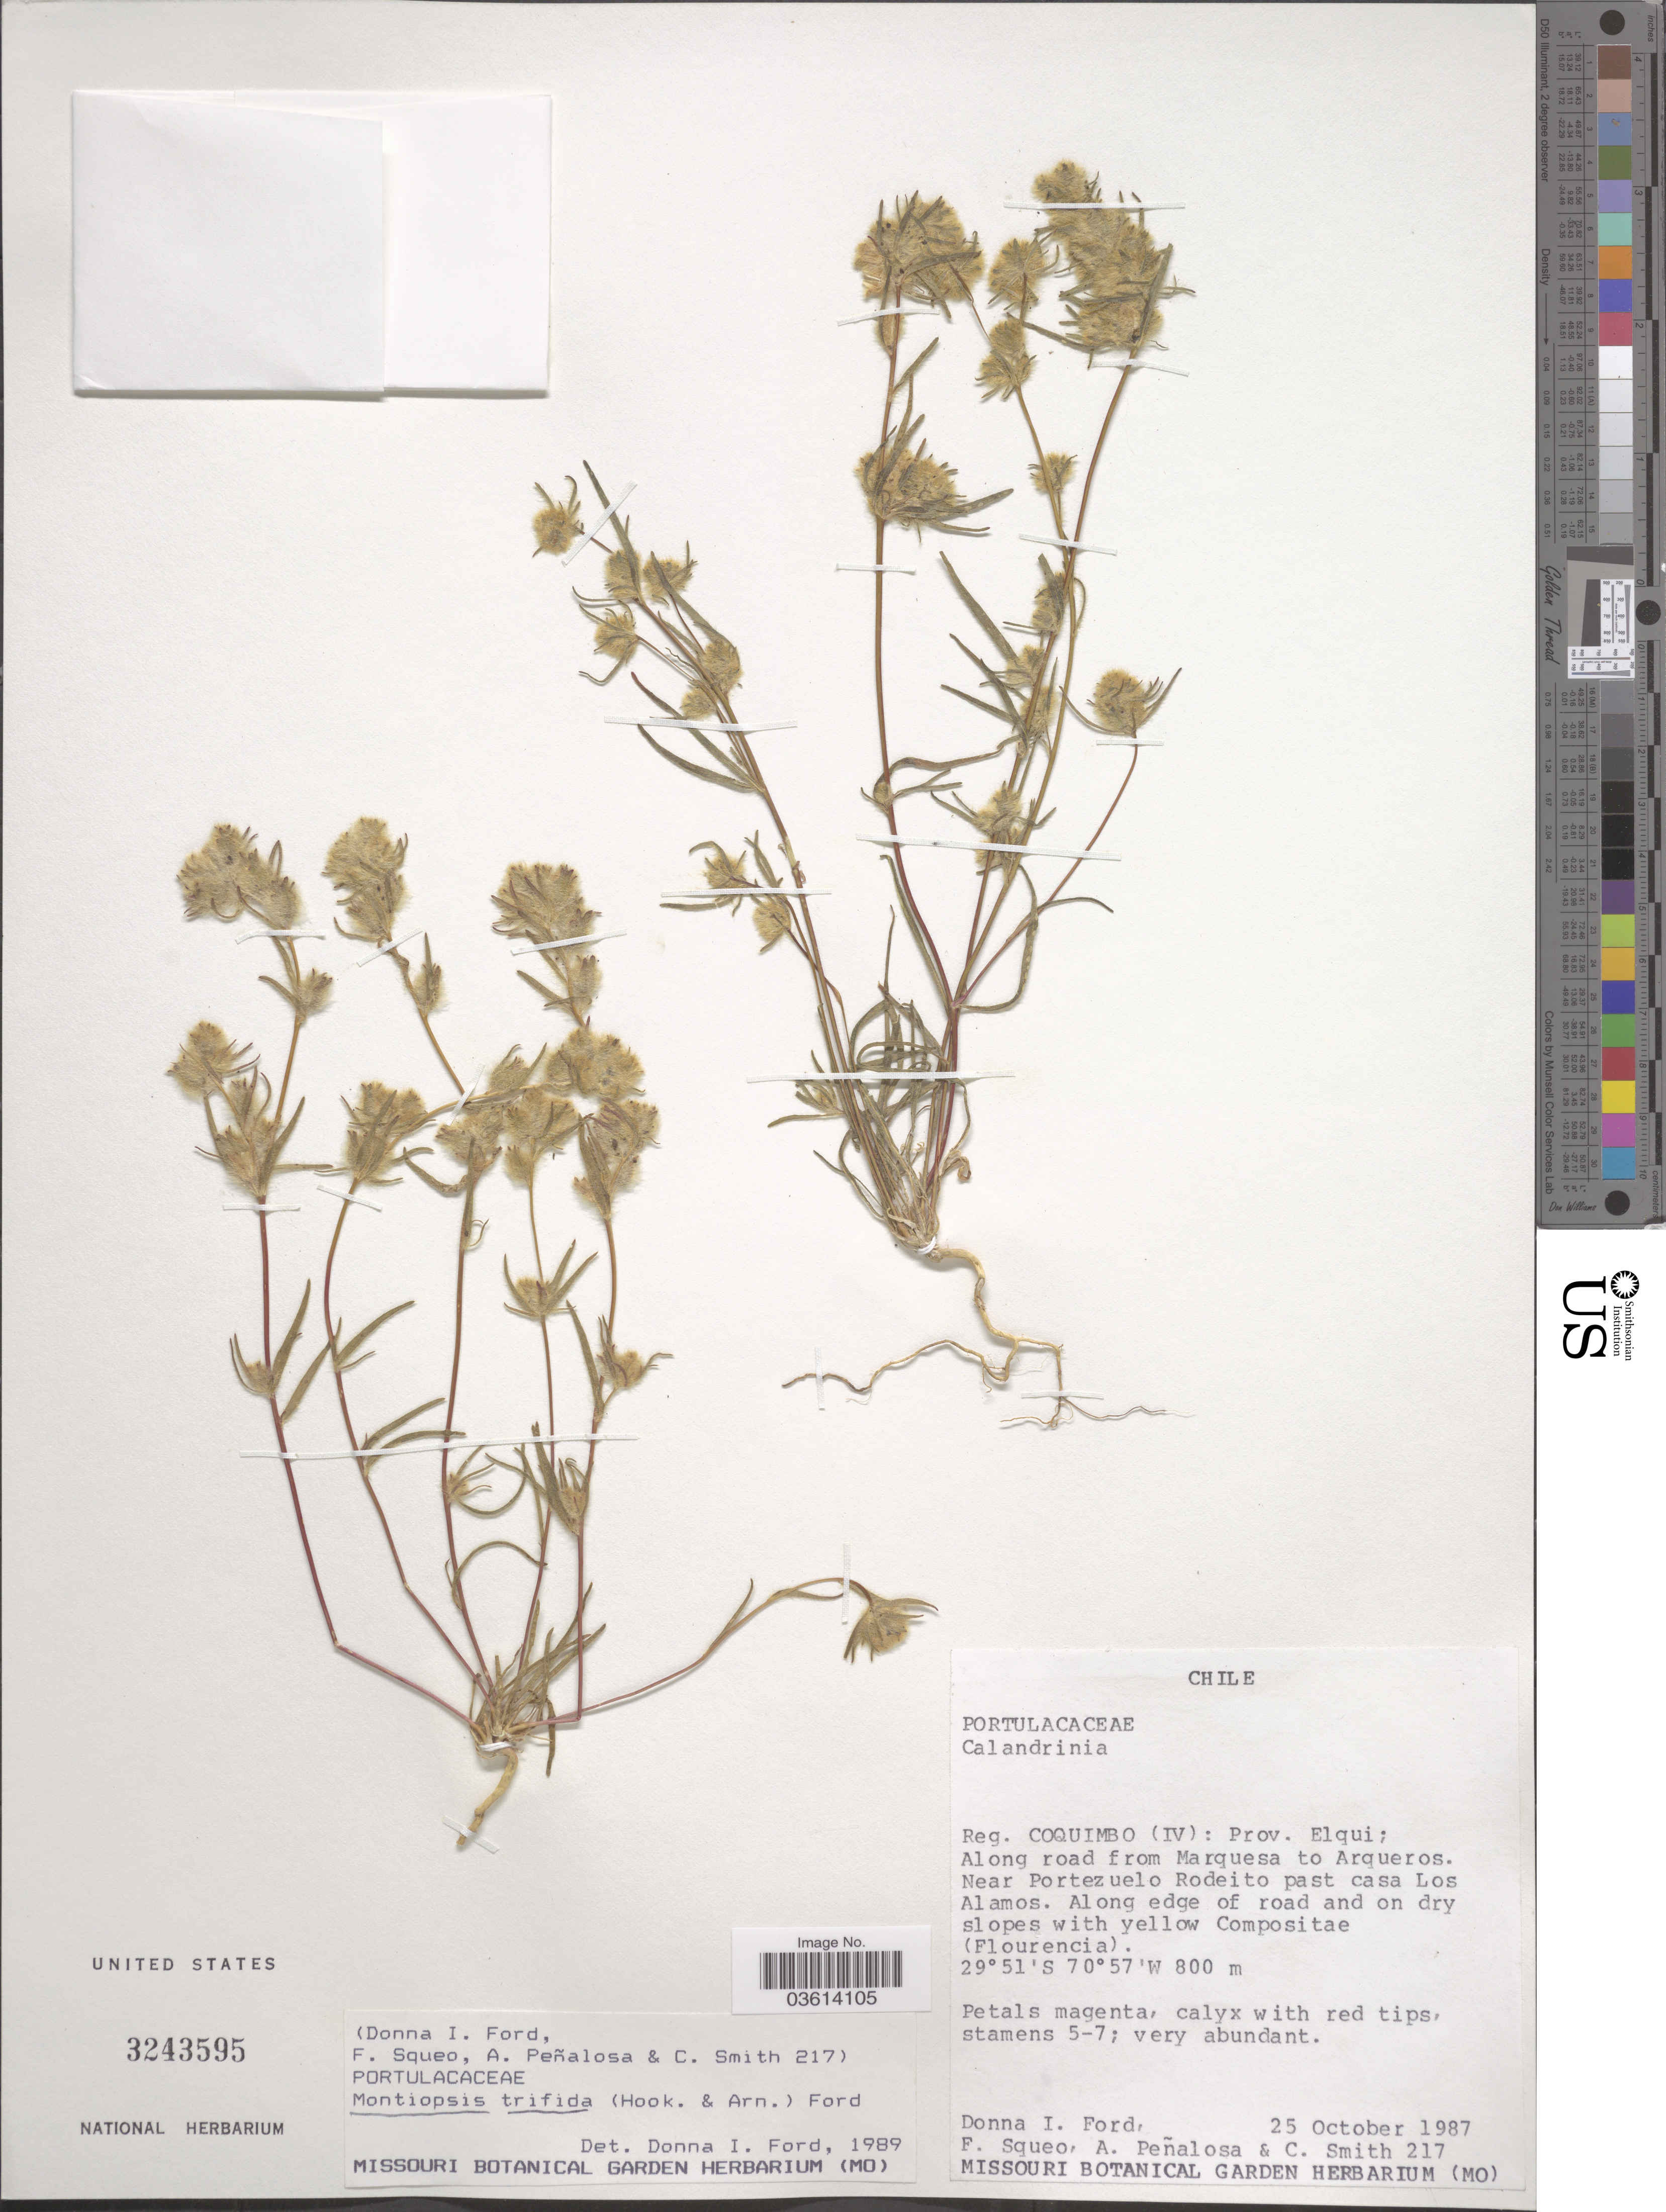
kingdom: Plantae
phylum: Tracheophyta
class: Magnoliopsida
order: Caryophyllales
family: Montiaceae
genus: Montiopsis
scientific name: Montiopsis trifida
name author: (Hook. & Arn.) D.I. Ford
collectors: Ford, D.I., F. Squeo, A. Peñalosa & C. Smith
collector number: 217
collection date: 1987-10-25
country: Chile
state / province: Coquimbo (IV)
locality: Reg. Coquimbo (IV): Prov. Elqui; Along road from Marquesa to Arqueros. Near Portezuelo Rodeito past casa Los Alamos.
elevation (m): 800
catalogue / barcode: US 3243595